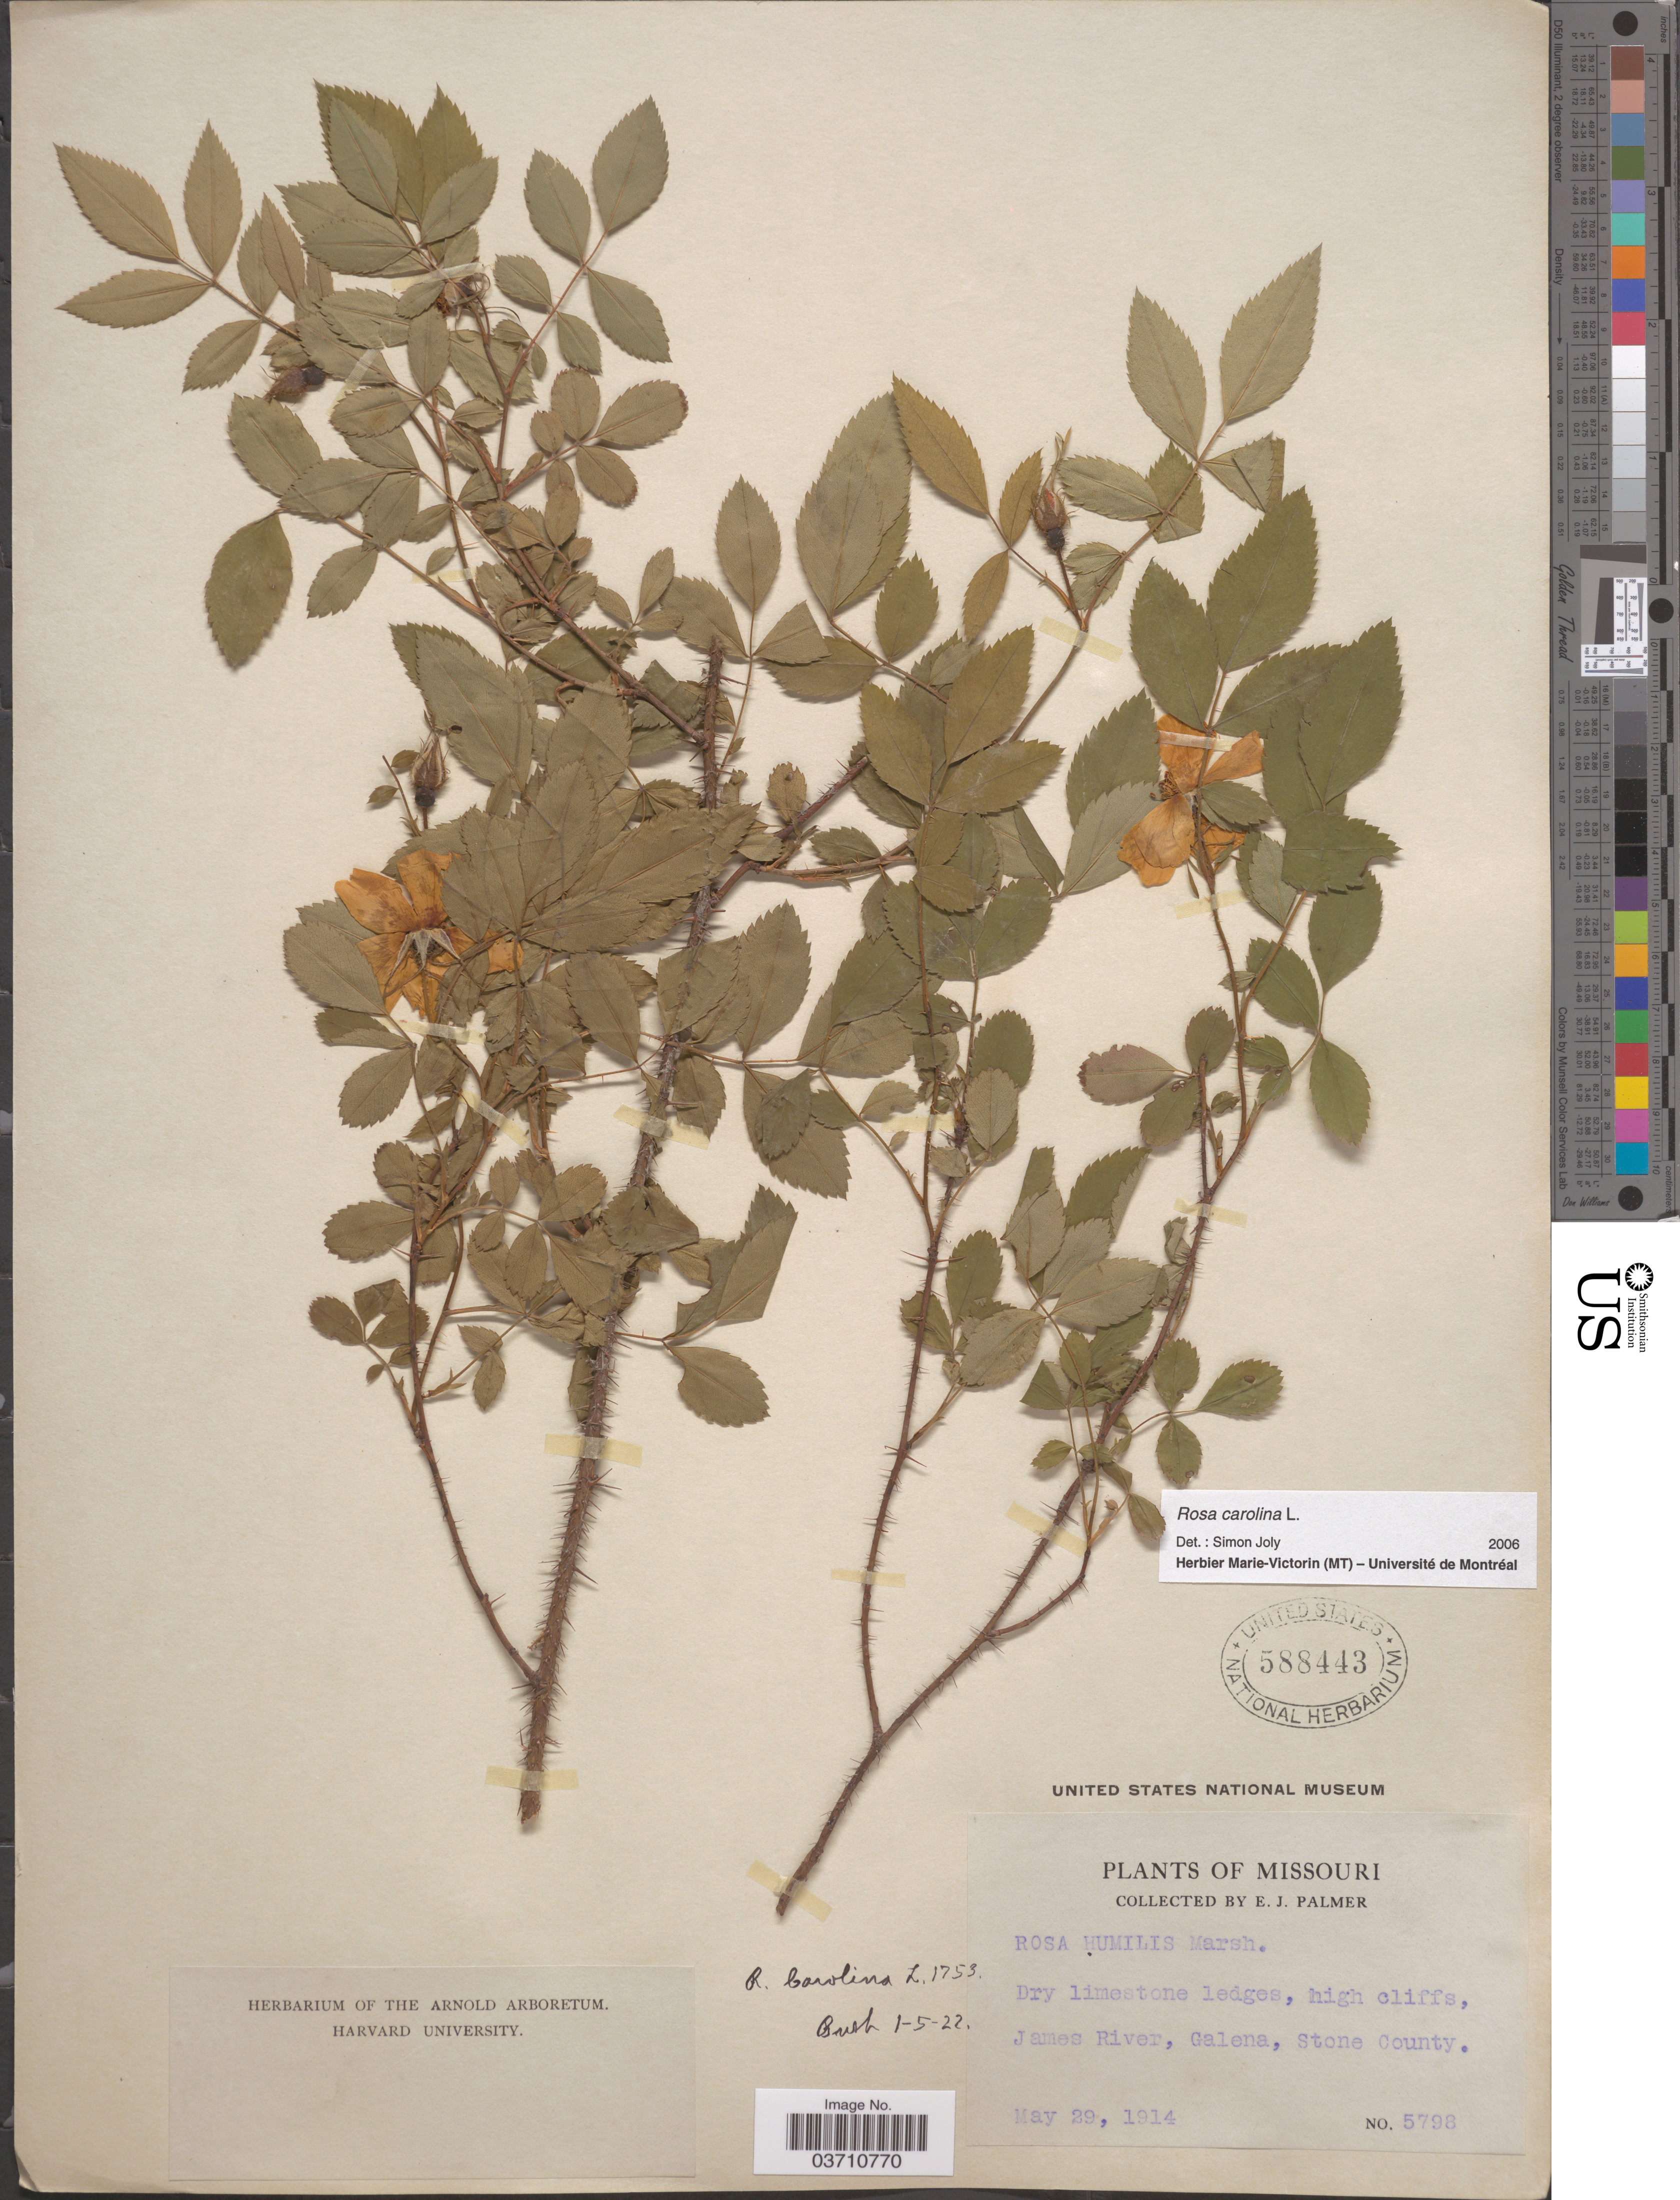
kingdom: Plantae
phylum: Tracheophyta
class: Magnoliopsida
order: Rosales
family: Rosaceae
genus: Rosa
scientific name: Rosa carolina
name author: L.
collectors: E. J. Palmer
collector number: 5798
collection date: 1914-05-29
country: United States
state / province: Missouri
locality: James River, Galena, Stone County.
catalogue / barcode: US 588443